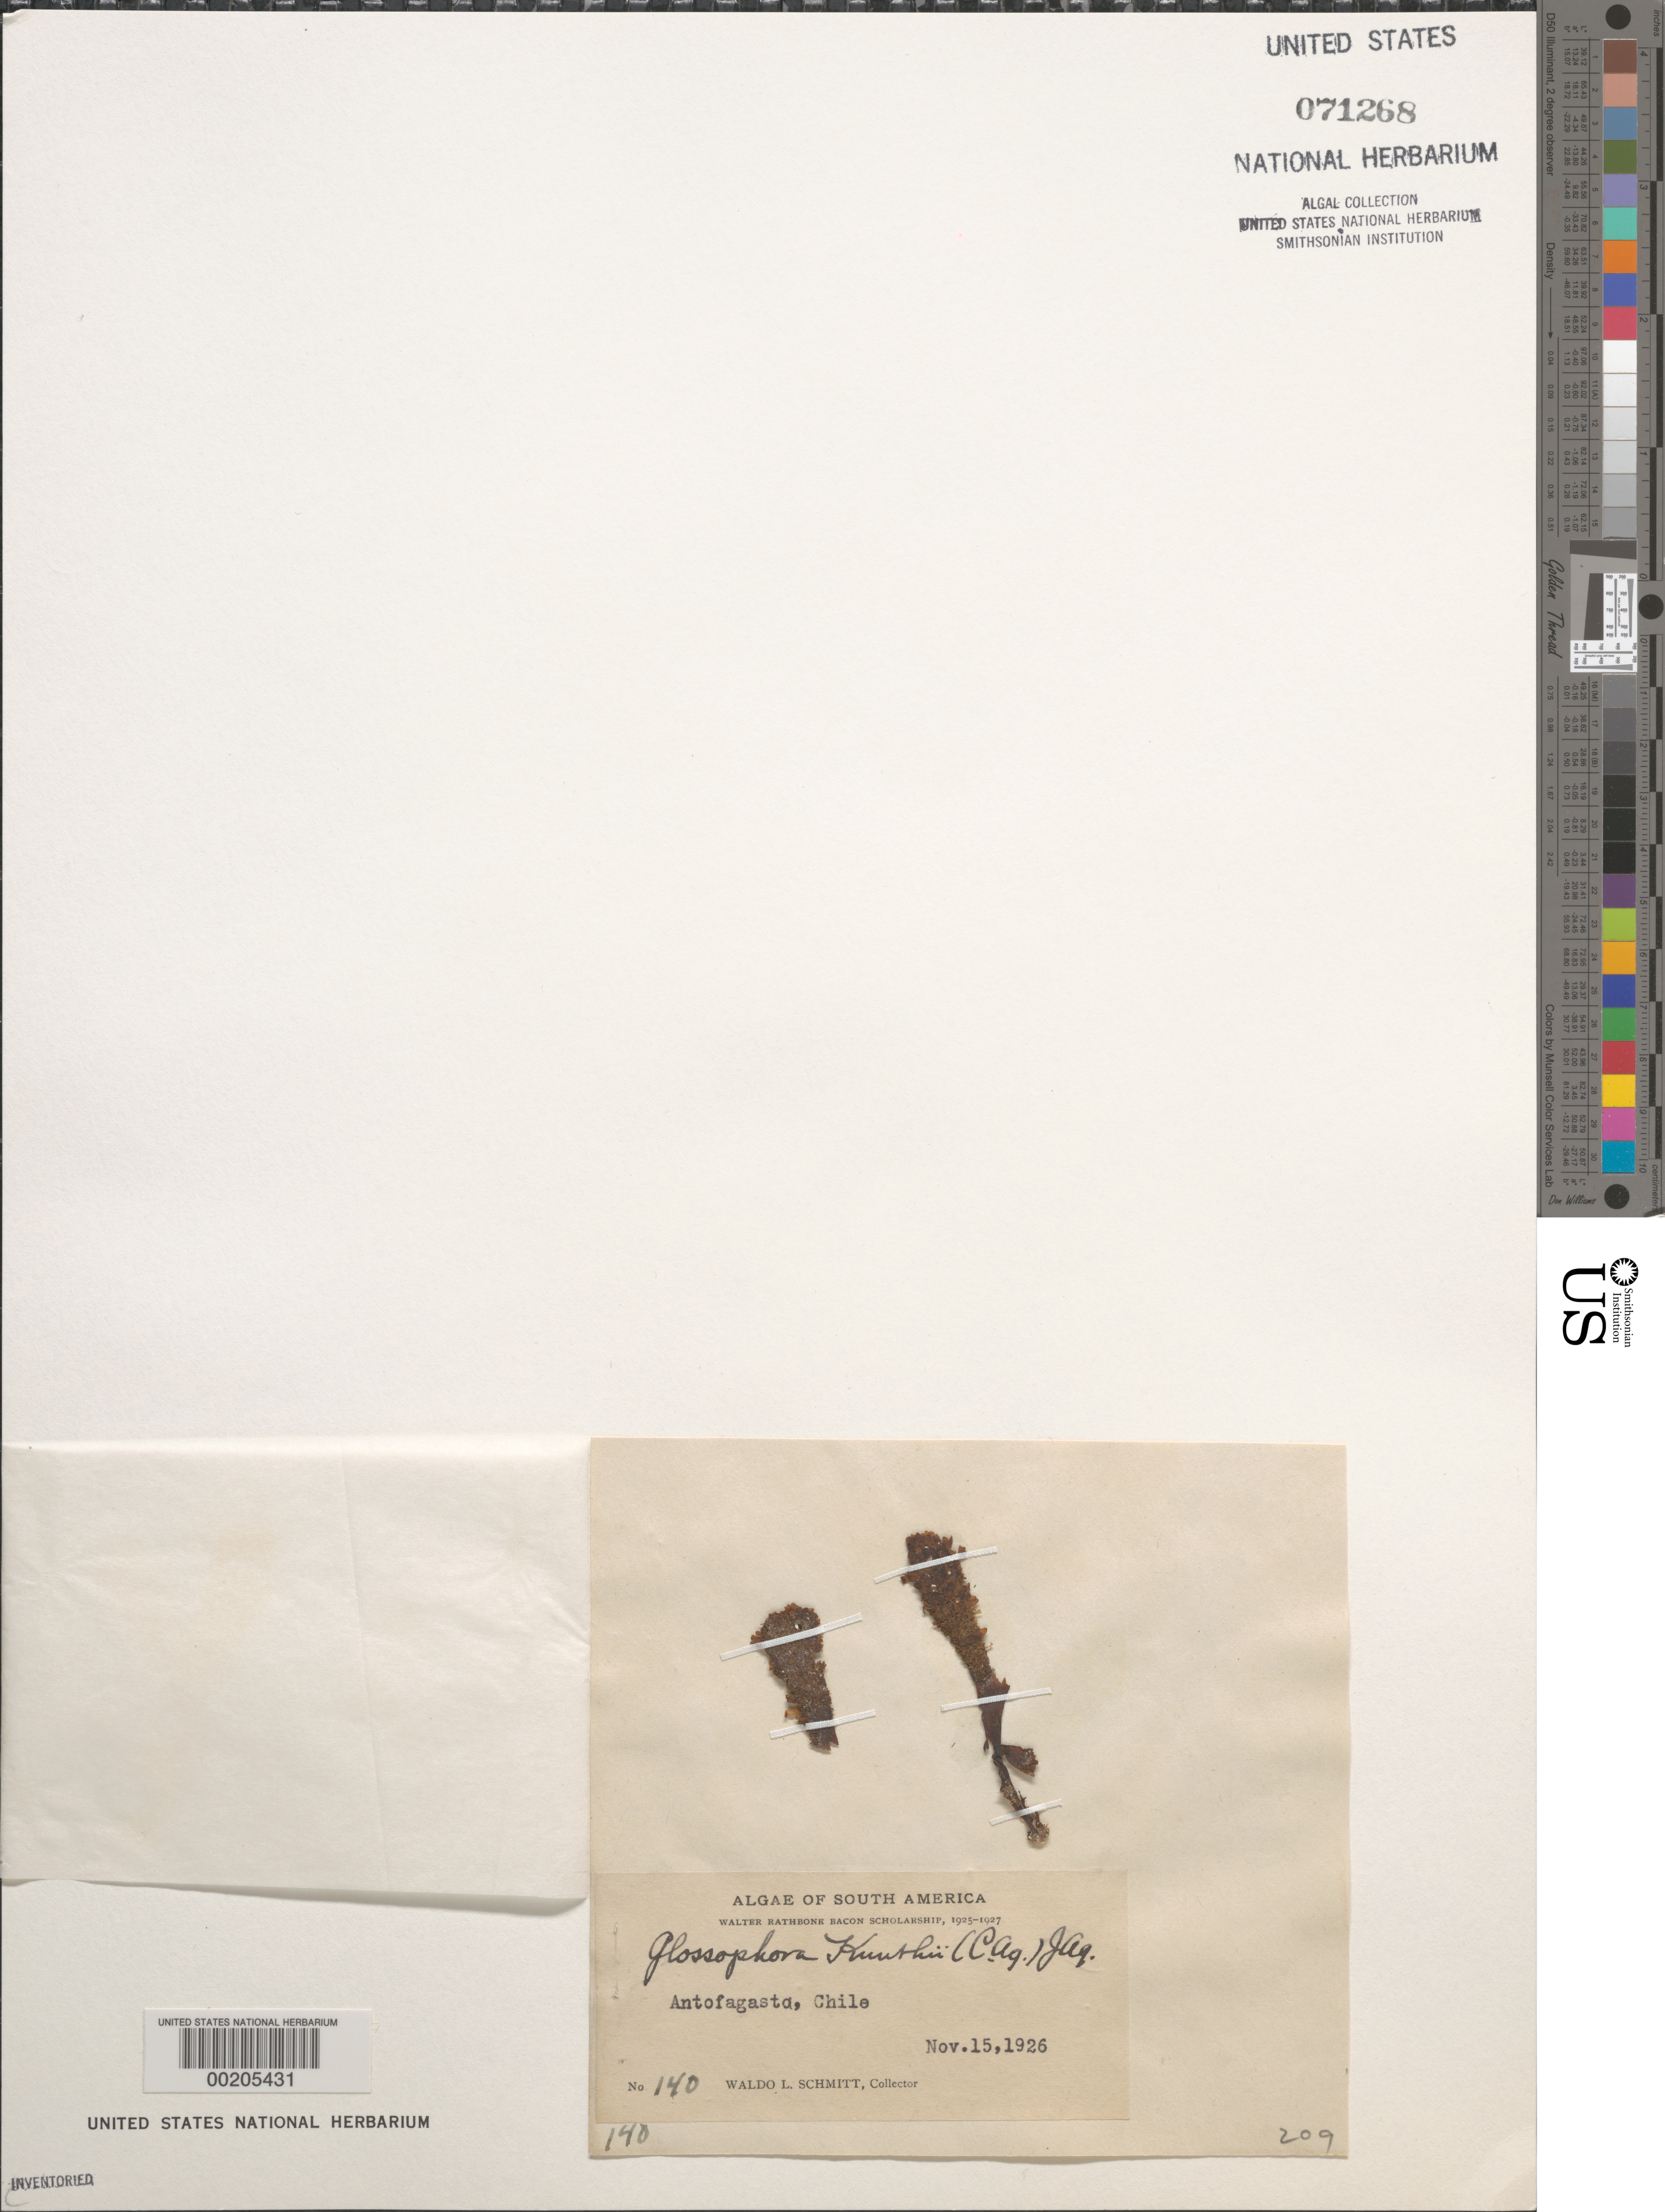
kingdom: Chromista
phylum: Ochrophyta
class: Phaeophyceae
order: Dictyotales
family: Dictyotaceae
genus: Dictyota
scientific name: Dictyota kunthii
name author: (C. Agardh) Grev.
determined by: Algae name updating Project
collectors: W. L. Schmitt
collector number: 140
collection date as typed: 15 Nov 1926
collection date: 1926-11-15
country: Chile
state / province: Antofagasta (II)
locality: Antofagasta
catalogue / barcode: US 71268